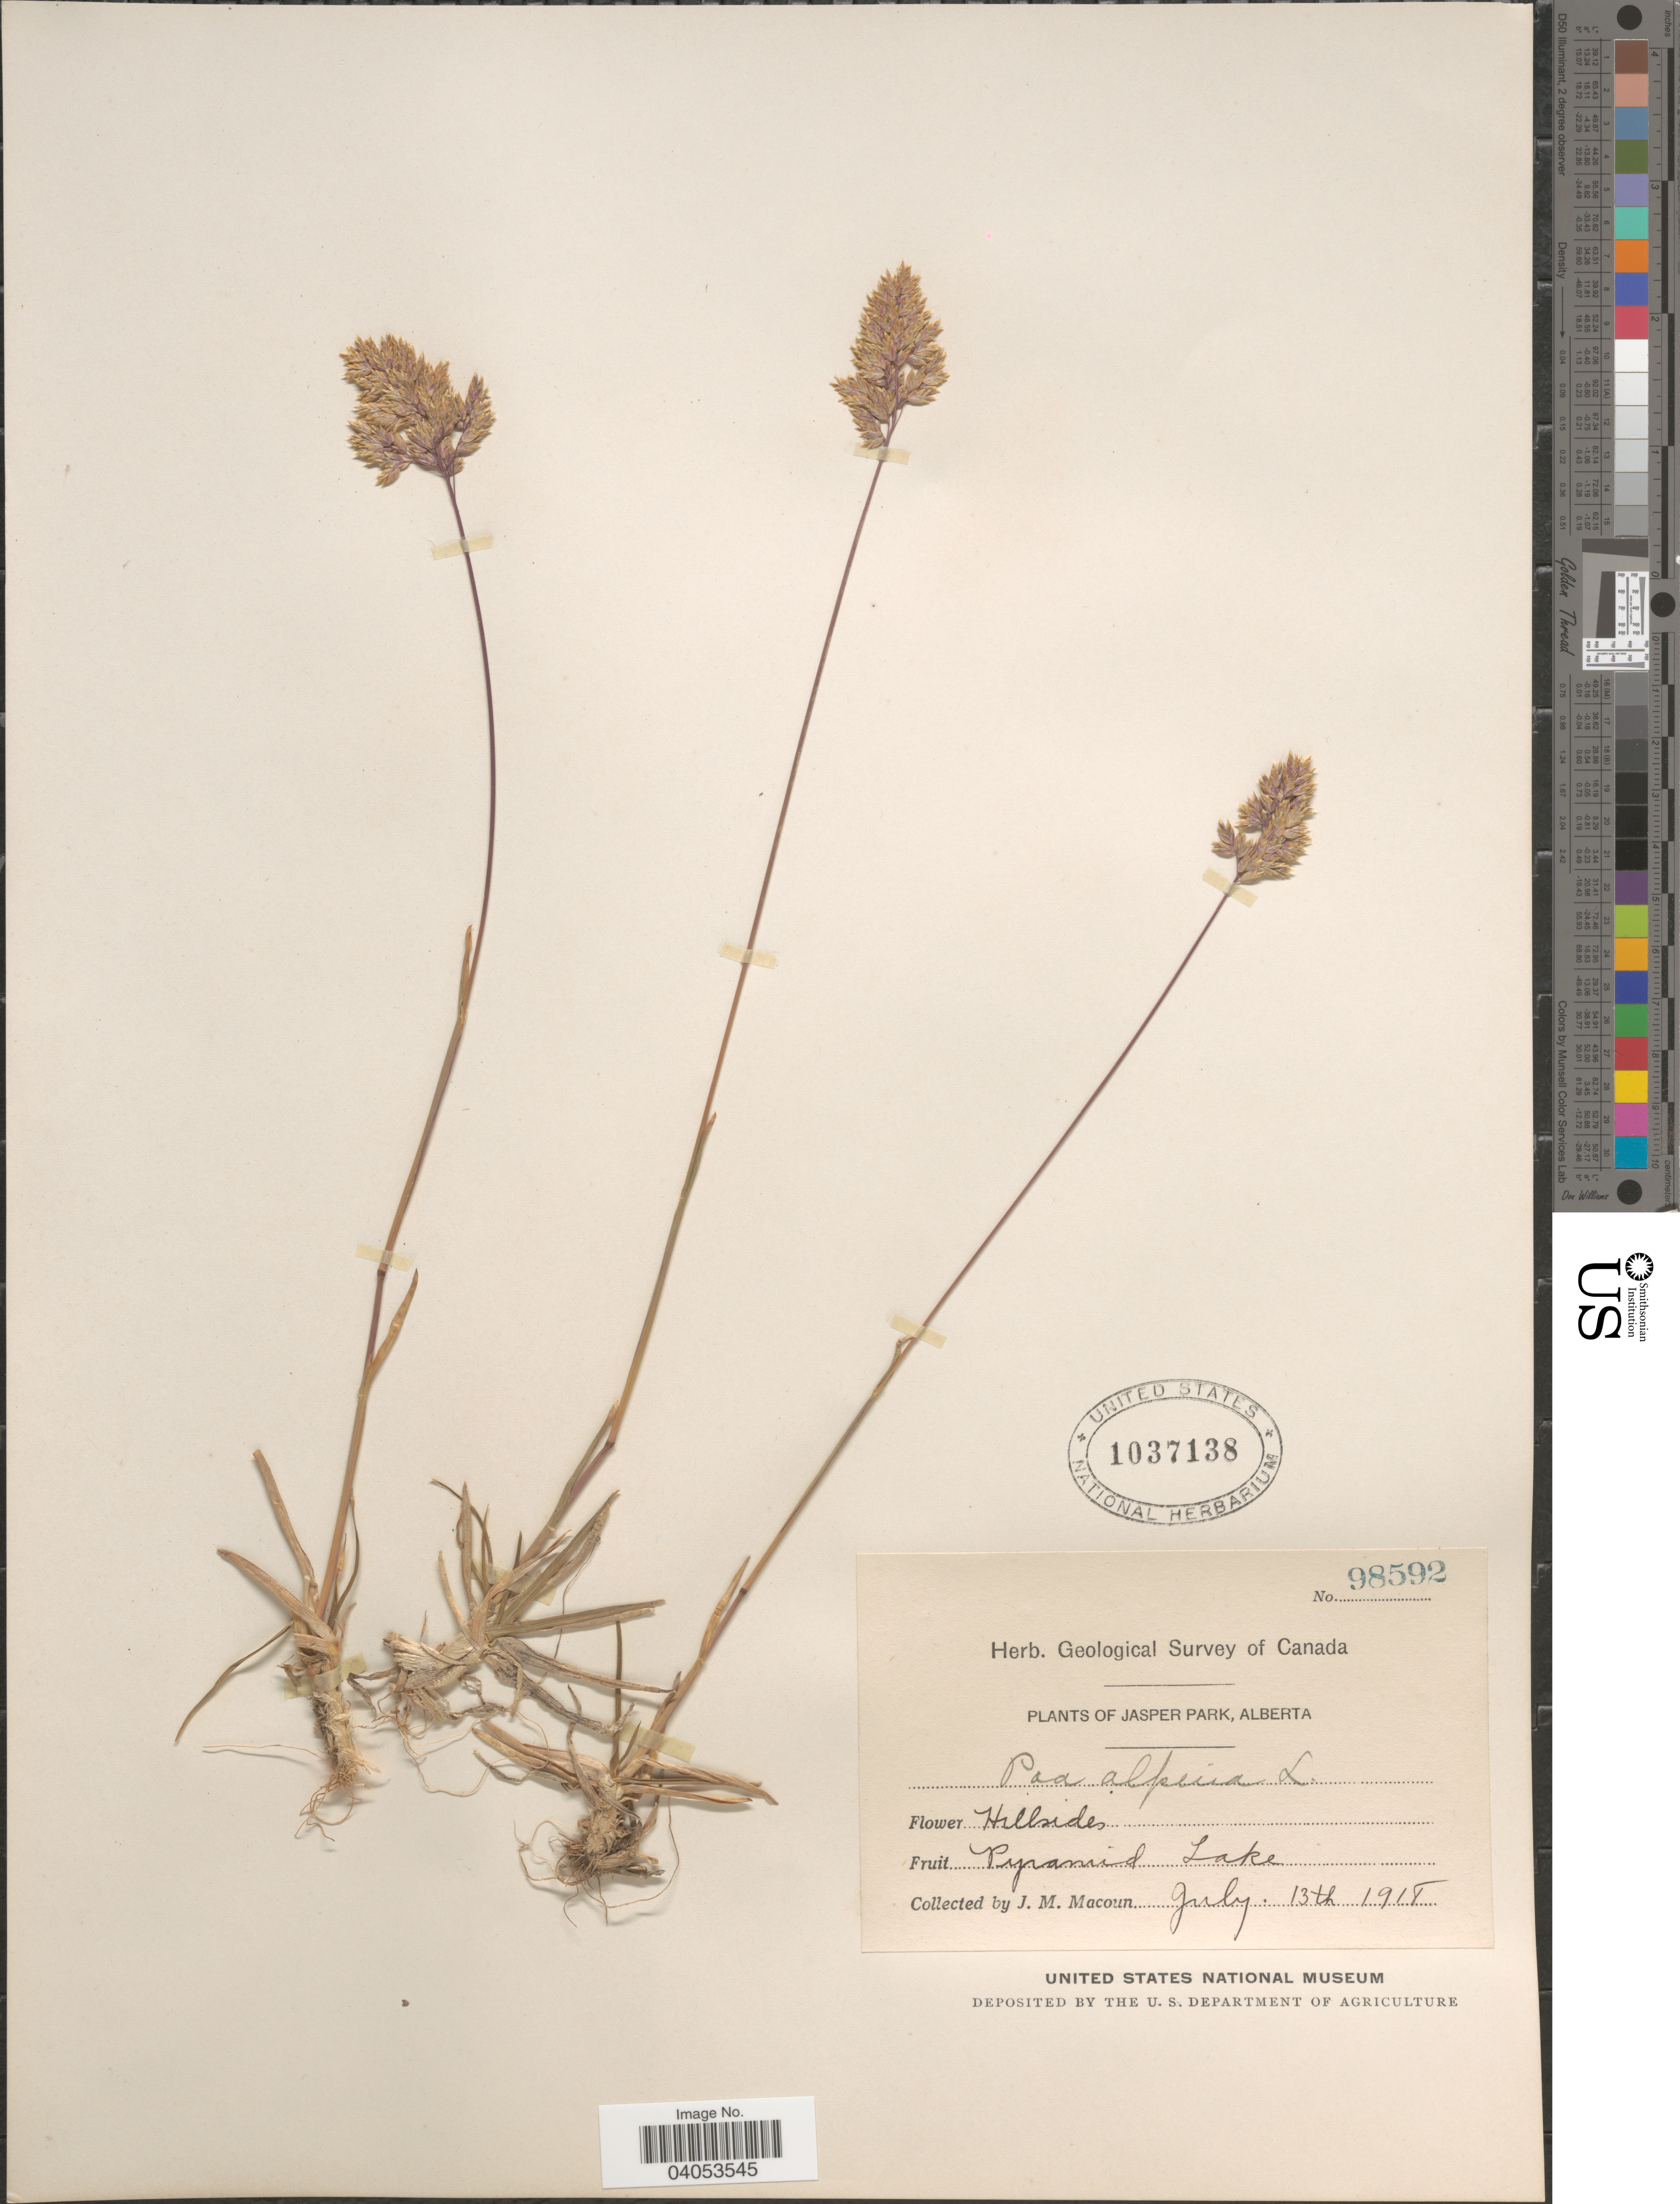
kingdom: Plantae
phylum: Tracheophyta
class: Liliopsida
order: Poales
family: Poaceae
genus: Poa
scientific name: Poa alpina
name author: L.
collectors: J. M. Macoun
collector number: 98592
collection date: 1918-07-13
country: Canada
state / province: Alberta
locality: Jasper Park. Hillsides. Pyramid Lake.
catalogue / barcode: US 1037138